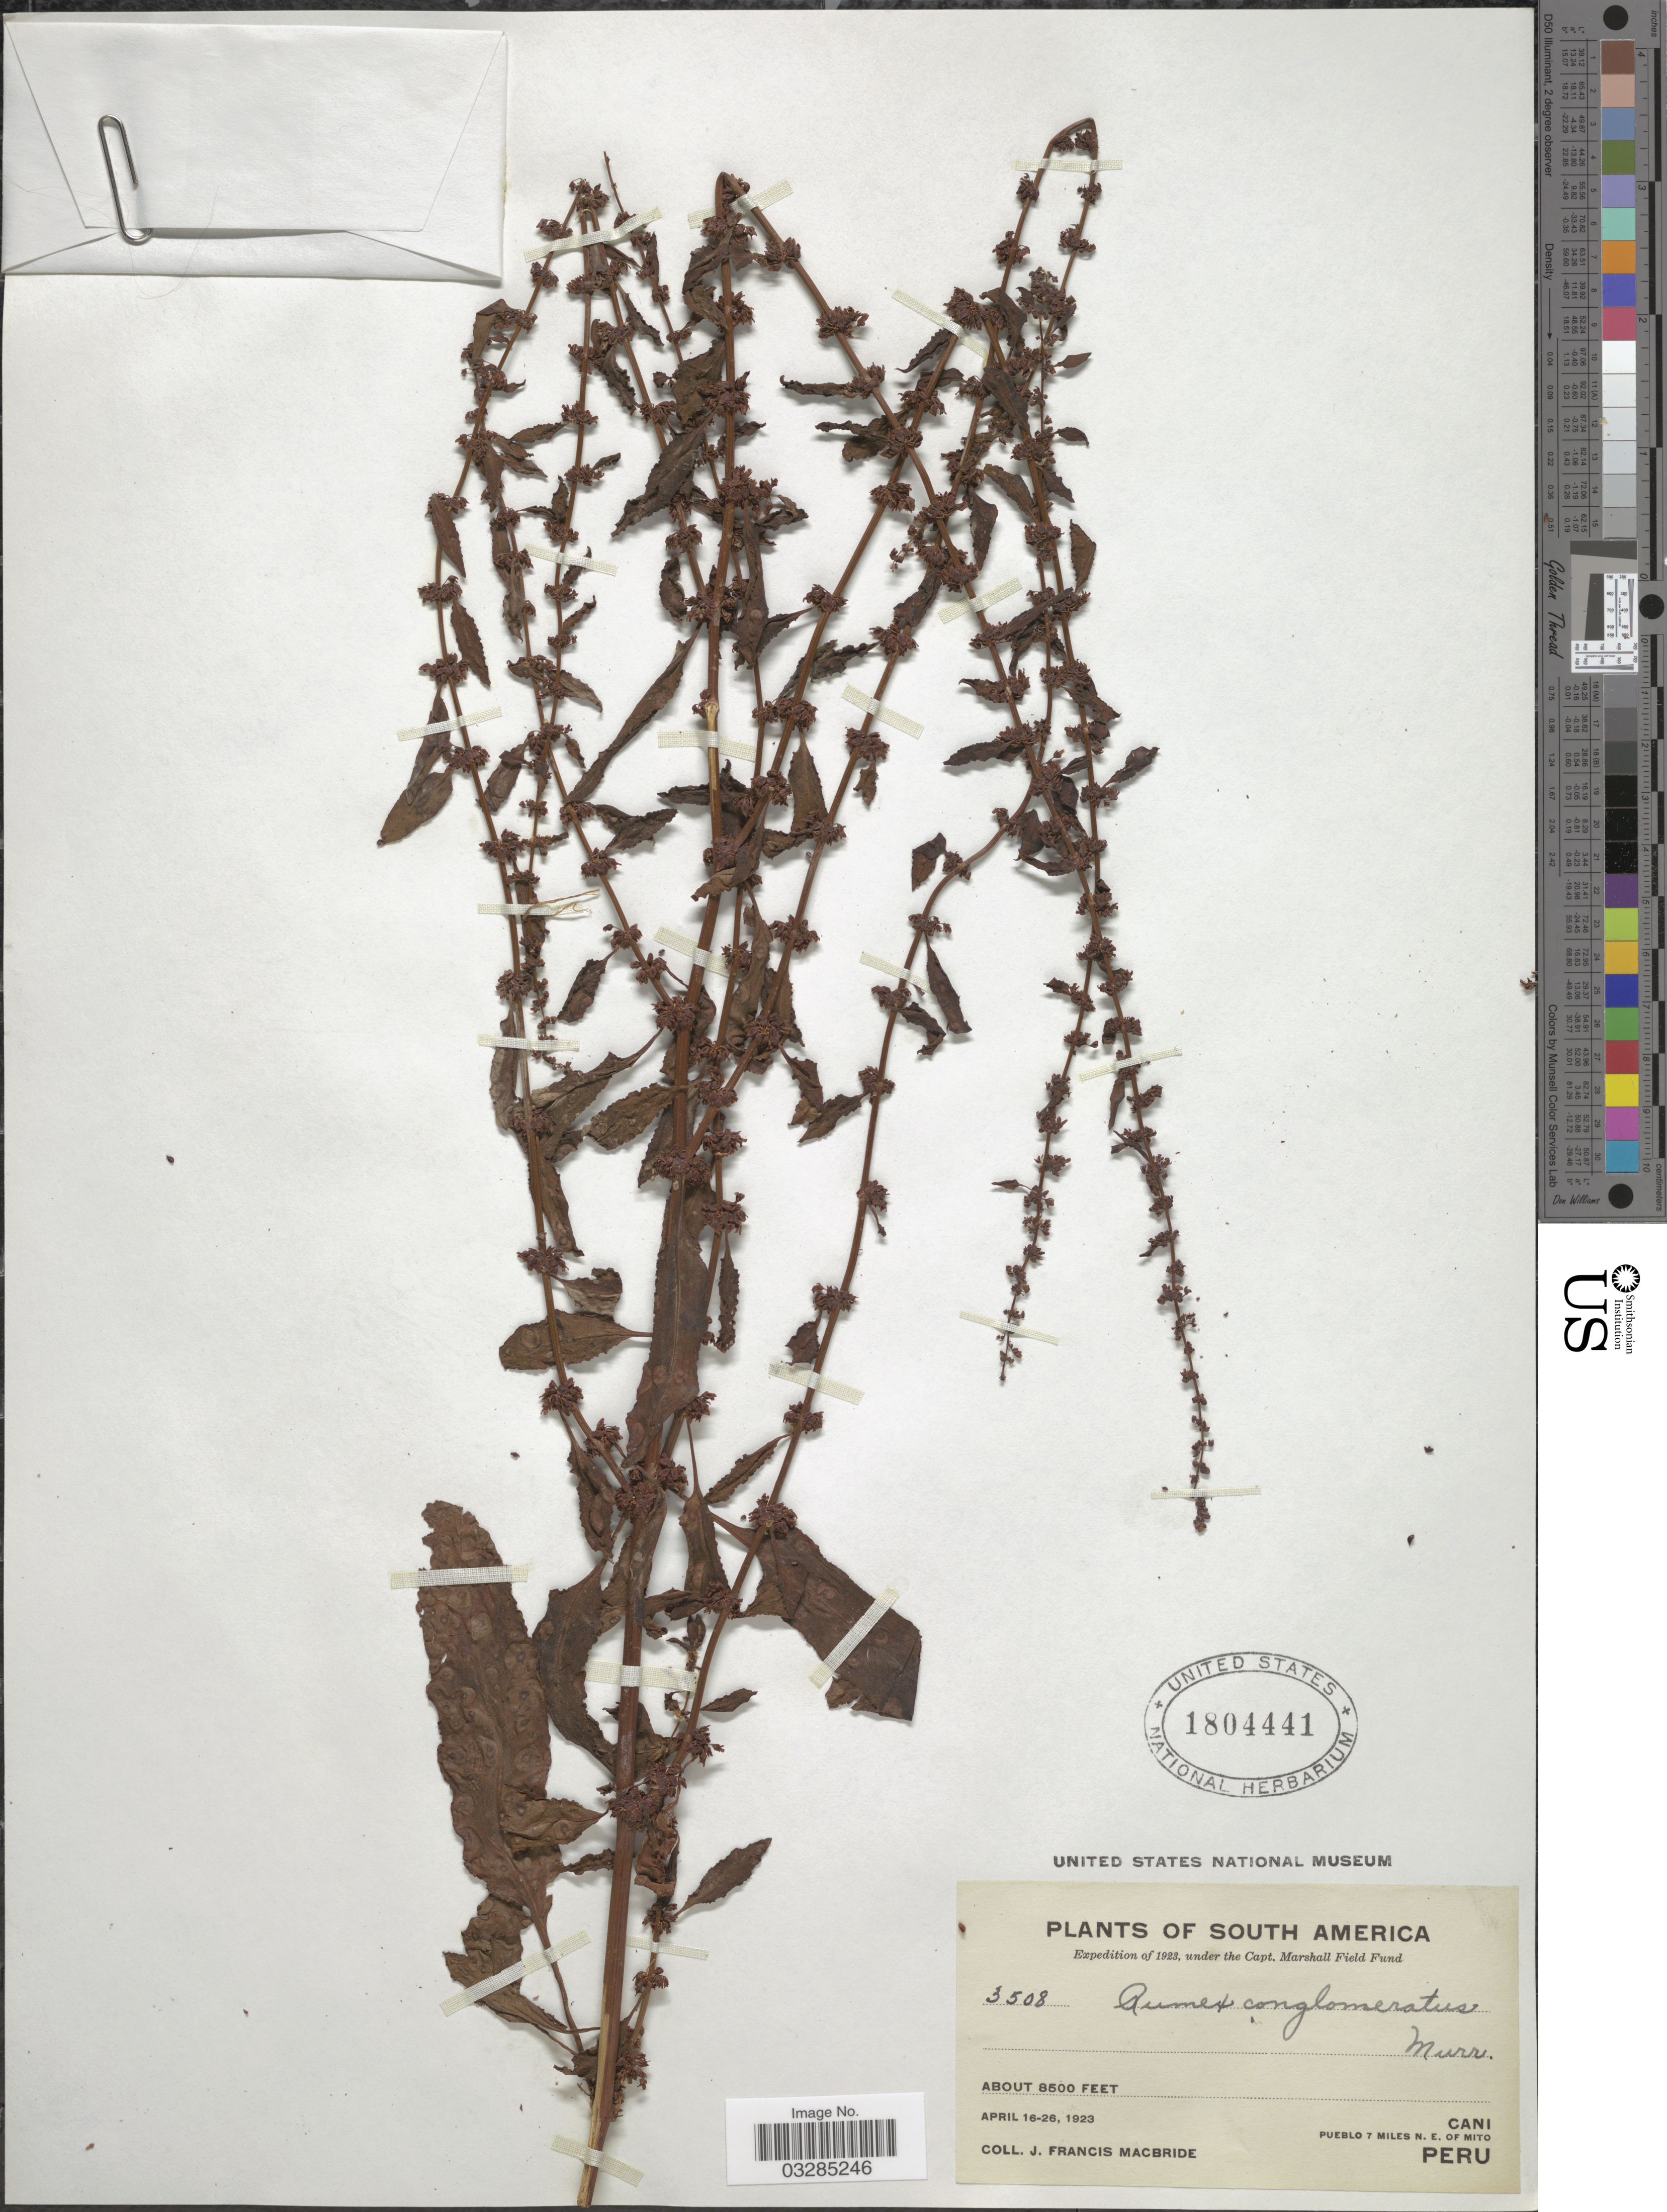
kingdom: Plantae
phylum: Tracheophyta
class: Magnoliopsida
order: Caryophyllales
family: Polygonaceae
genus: Rumex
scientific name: Rumex conglomeratus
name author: Murray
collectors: J. F. Macbride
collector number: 3508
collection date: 1922-04-16/1926-04-26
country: Peru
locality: Cani. Pueblo 7 miles N. E. of Mito.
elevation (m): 2591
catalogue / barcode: US 1804441